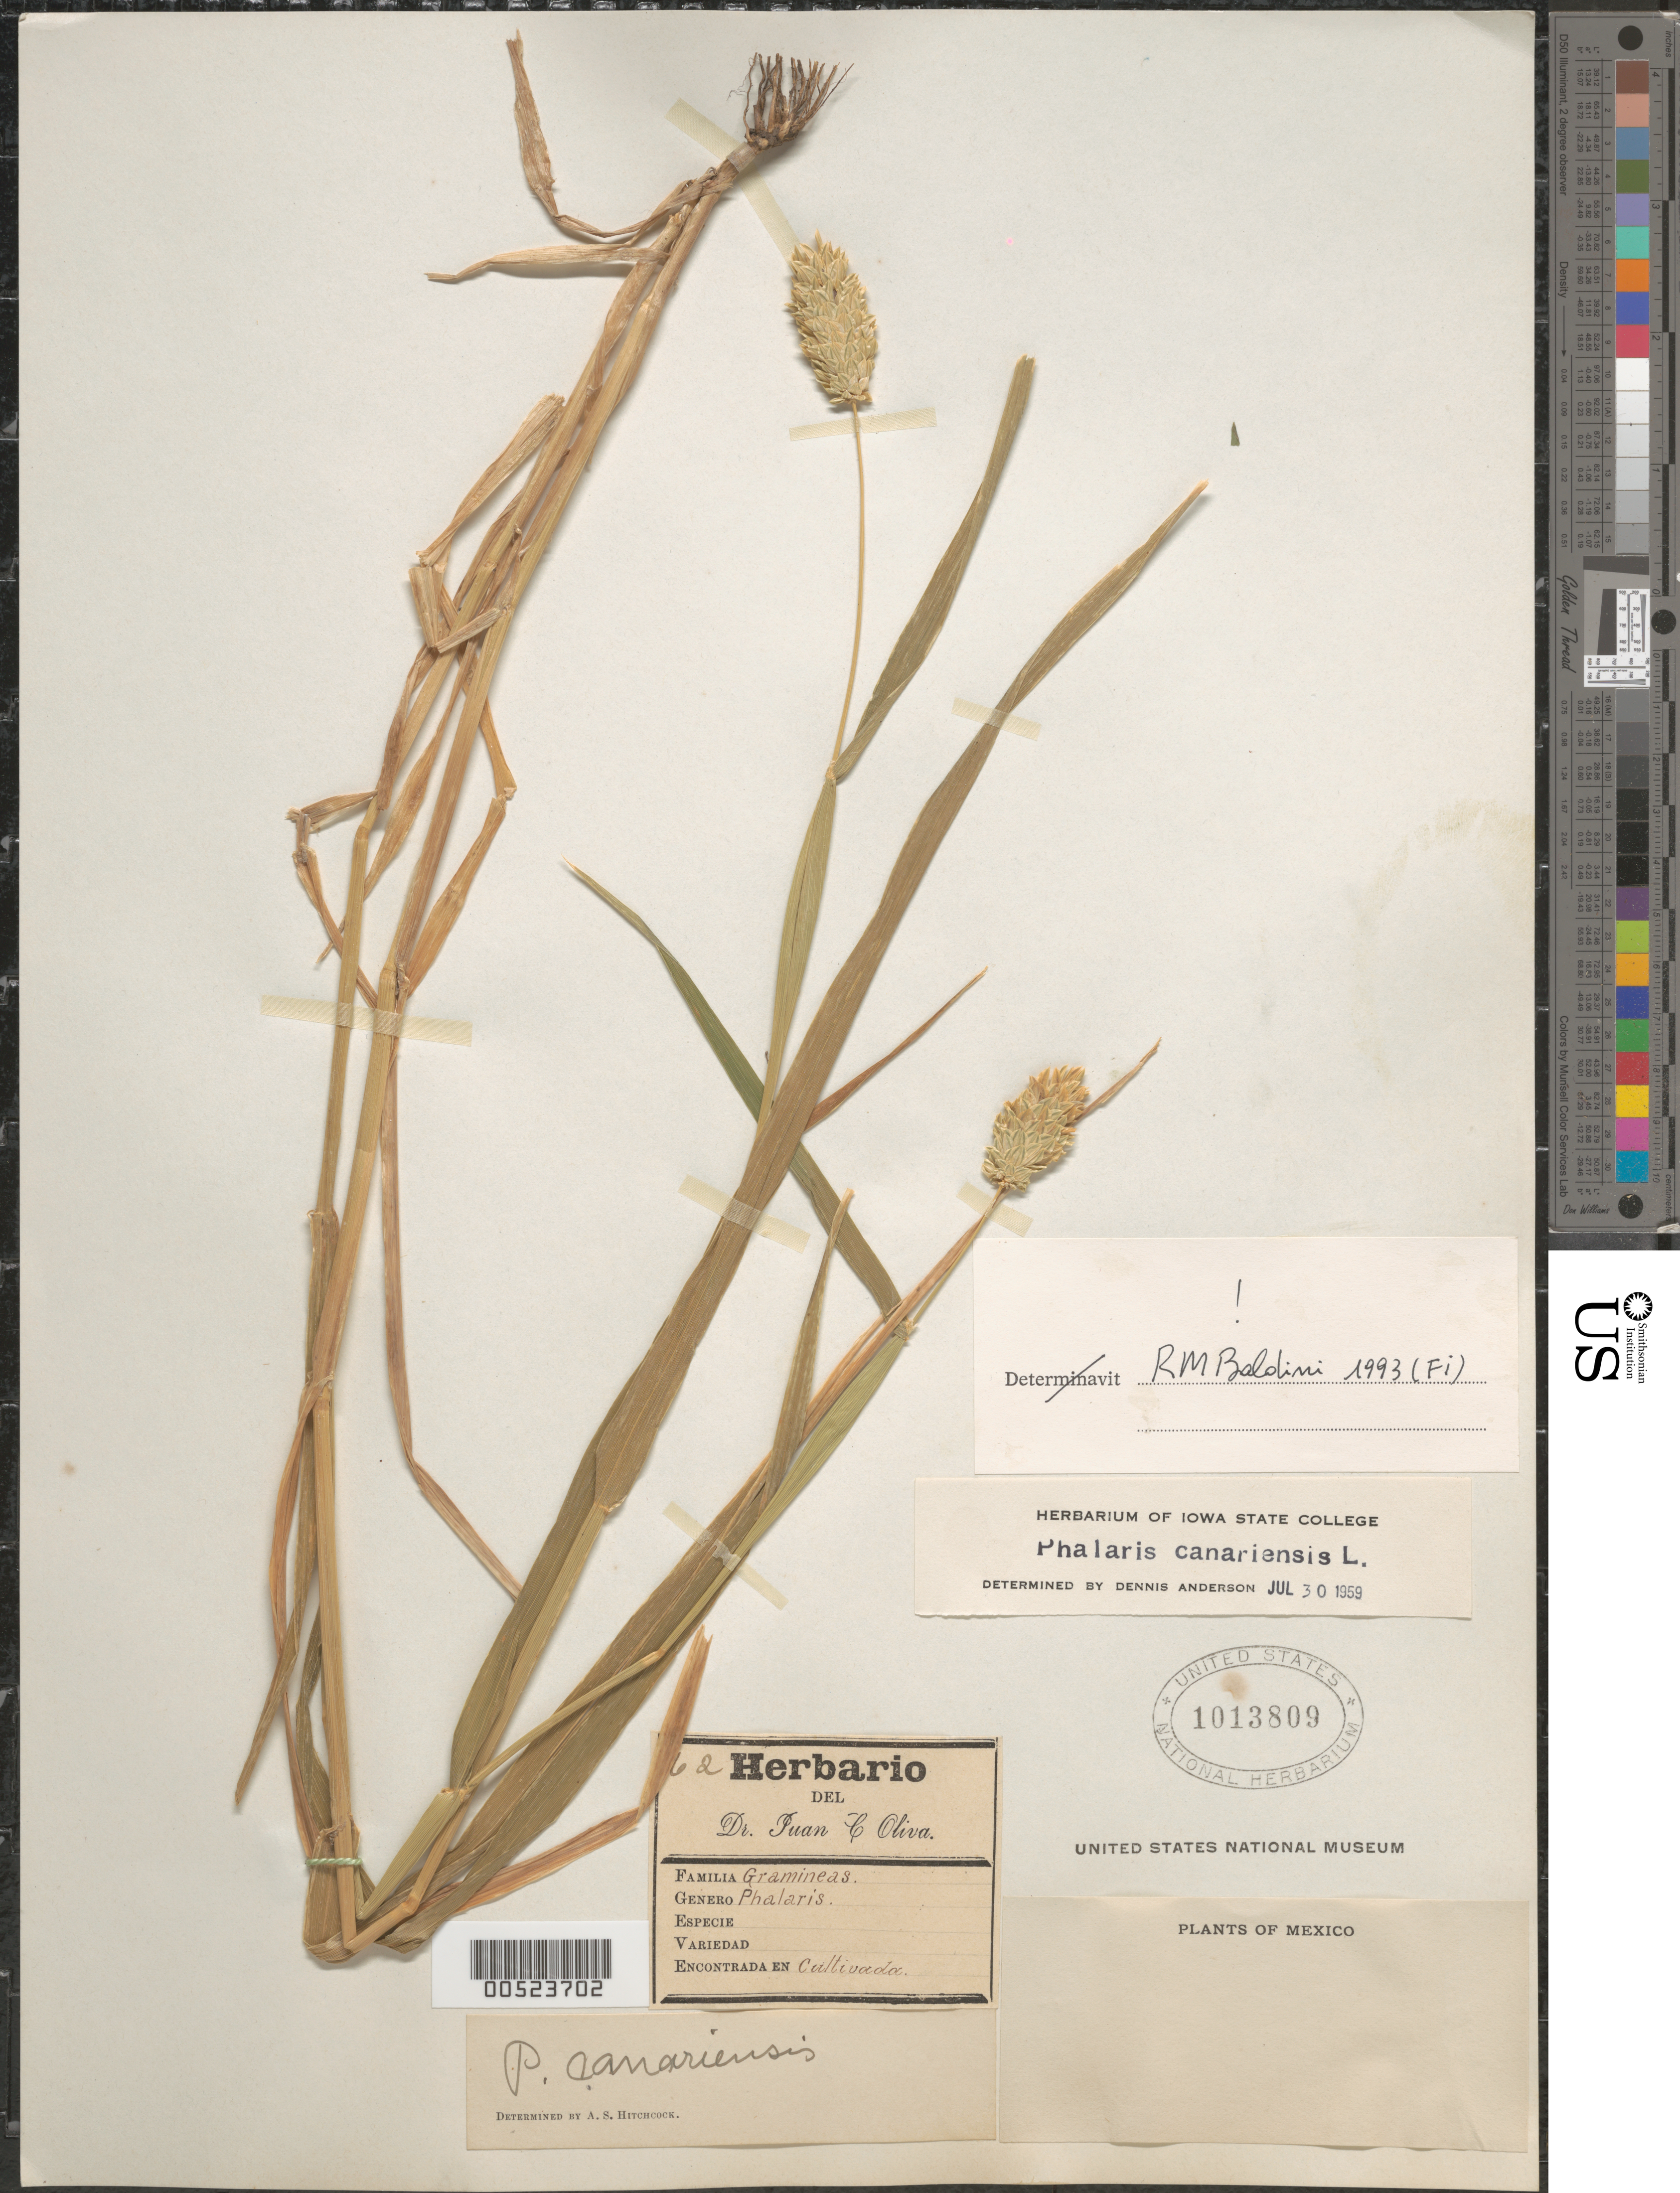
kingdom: Plantae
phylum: Tracheophyta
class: Liliopsida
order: Poales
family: Poaceae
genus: Phalaris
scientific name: Phalaris canariensis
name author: L.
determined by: Baldini, R. M.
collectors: J. C. Oliva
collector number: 62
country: Mexico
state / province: Durango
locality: San Ramon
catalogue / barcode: US 1013809